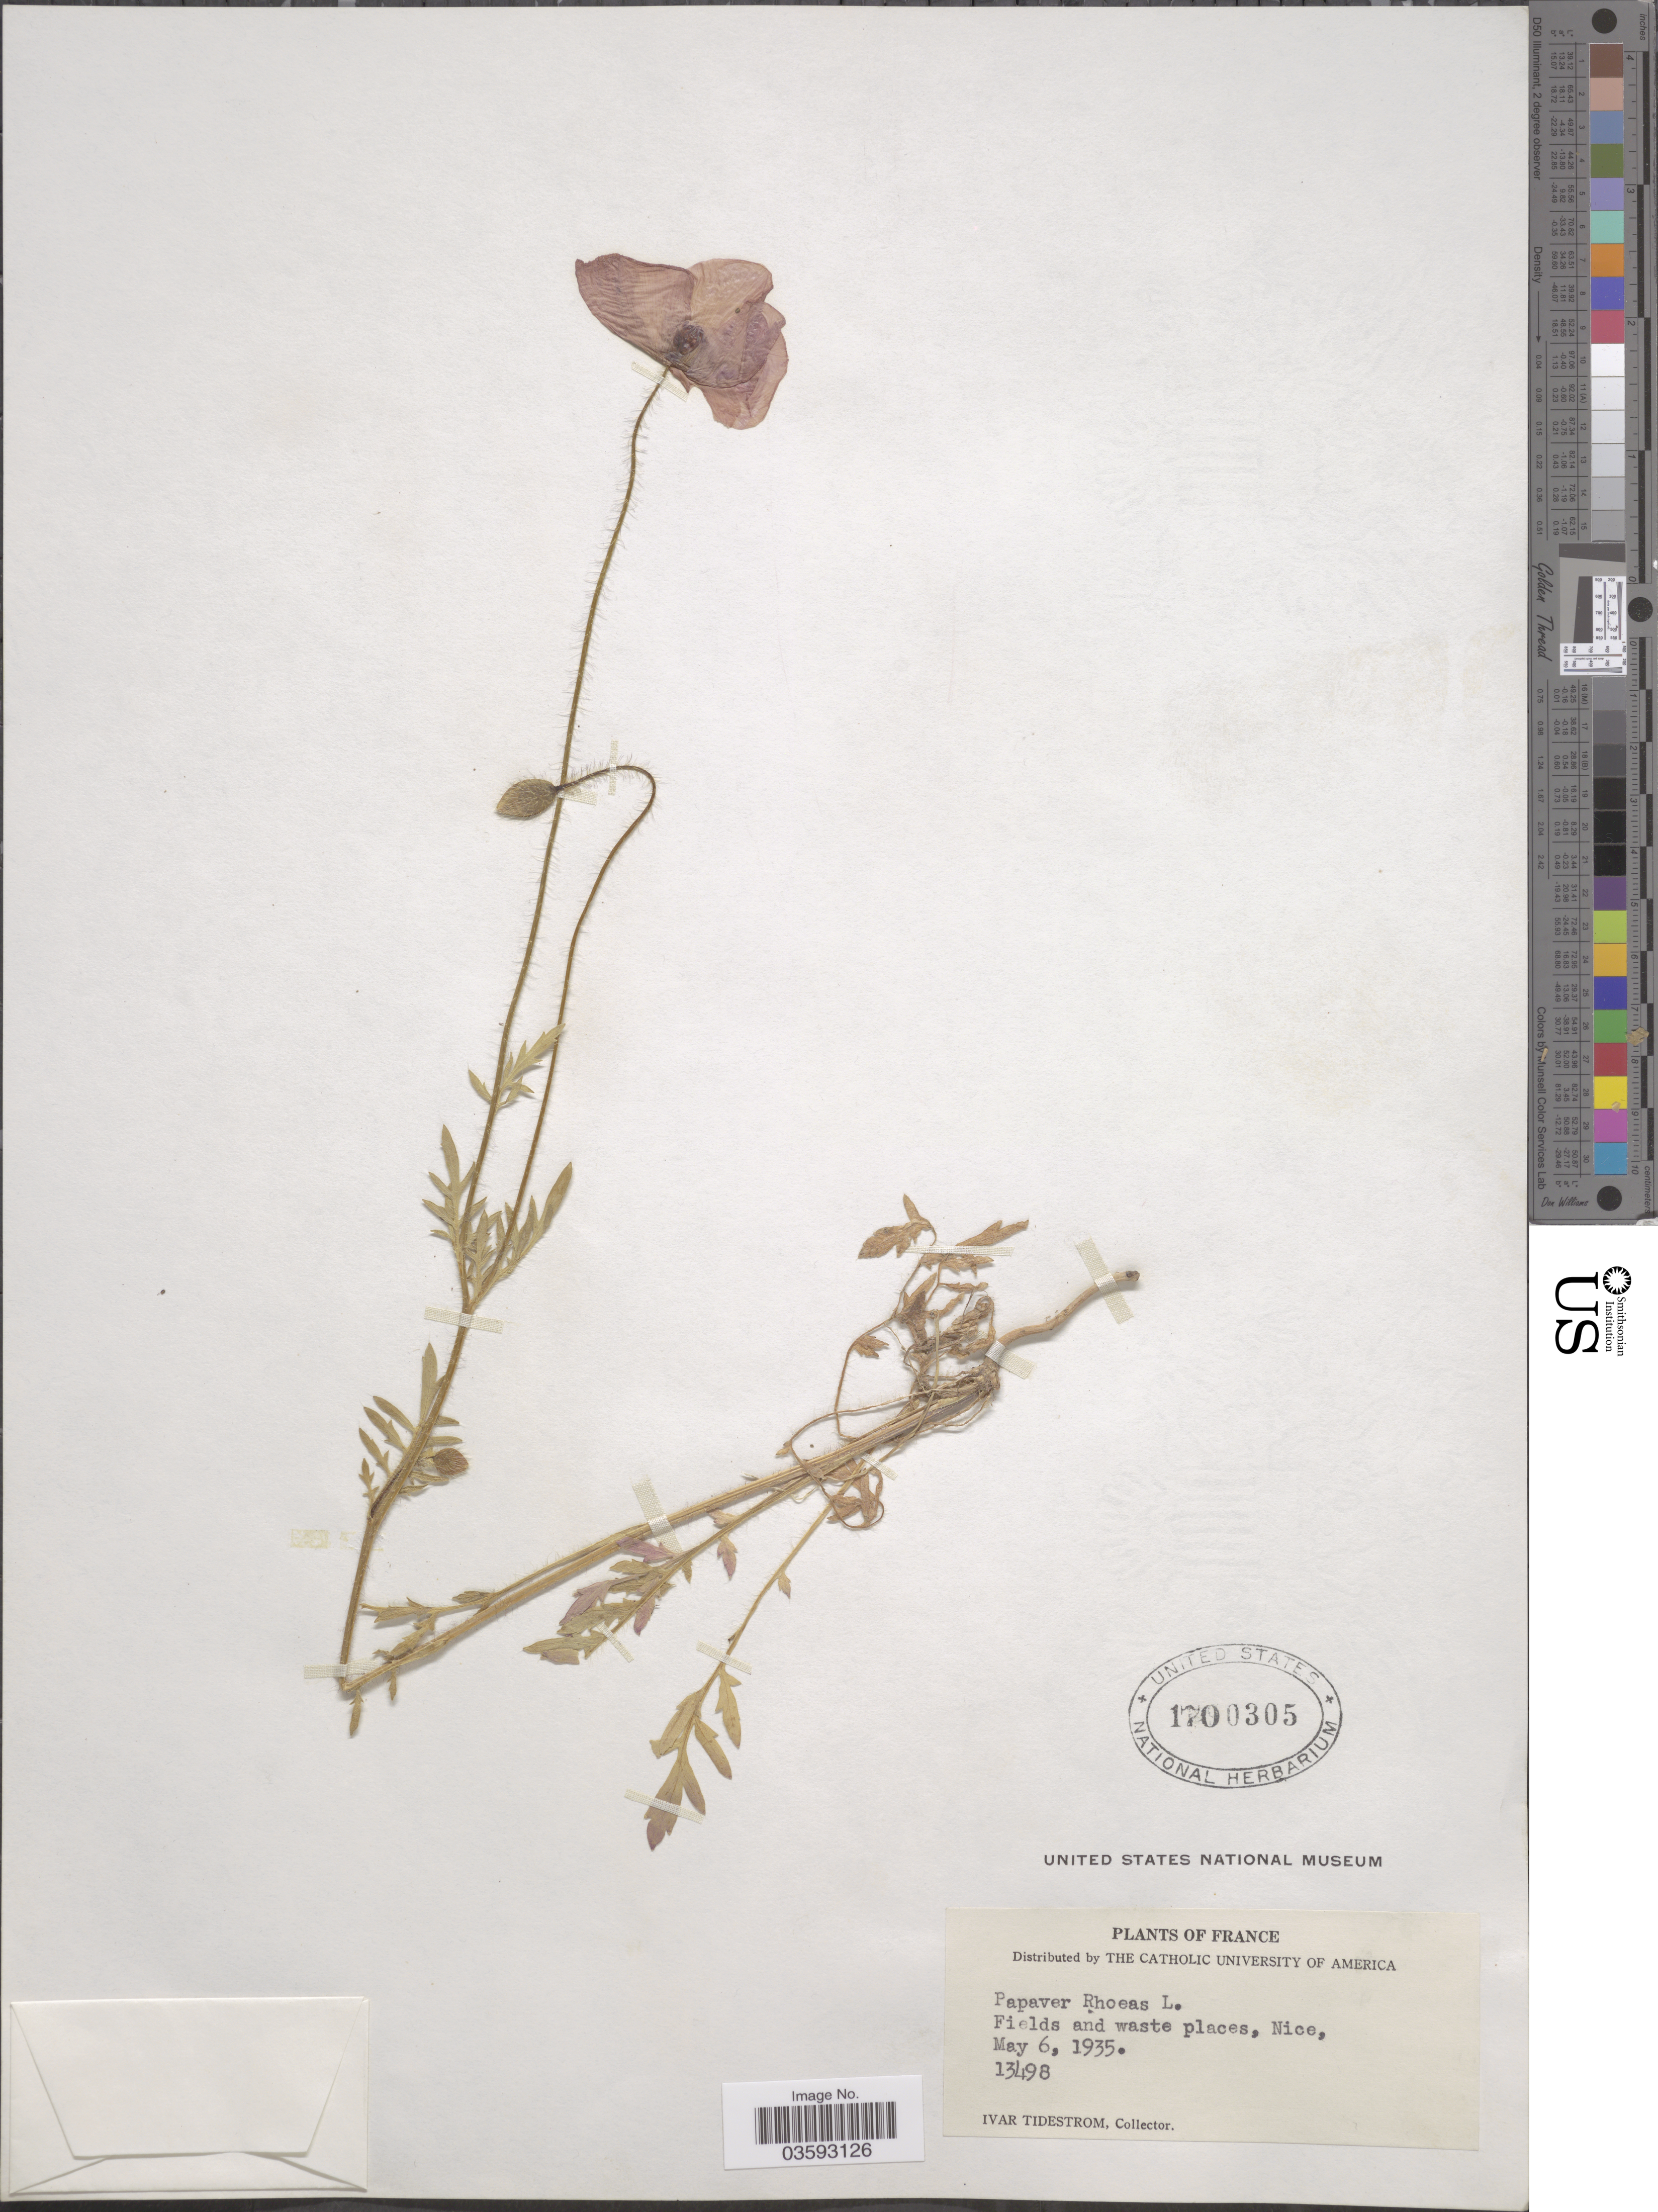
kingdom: Plantae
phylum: Tracheophyta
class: Magnoliopsida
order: Ranunculales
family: Papaveraceae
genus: Papaver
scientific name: Papaver rhoeas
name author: L.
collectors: I. F. Tidestrom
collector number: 13498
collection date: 1935-05-06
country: France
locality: Nice.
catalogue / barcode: US 1700305